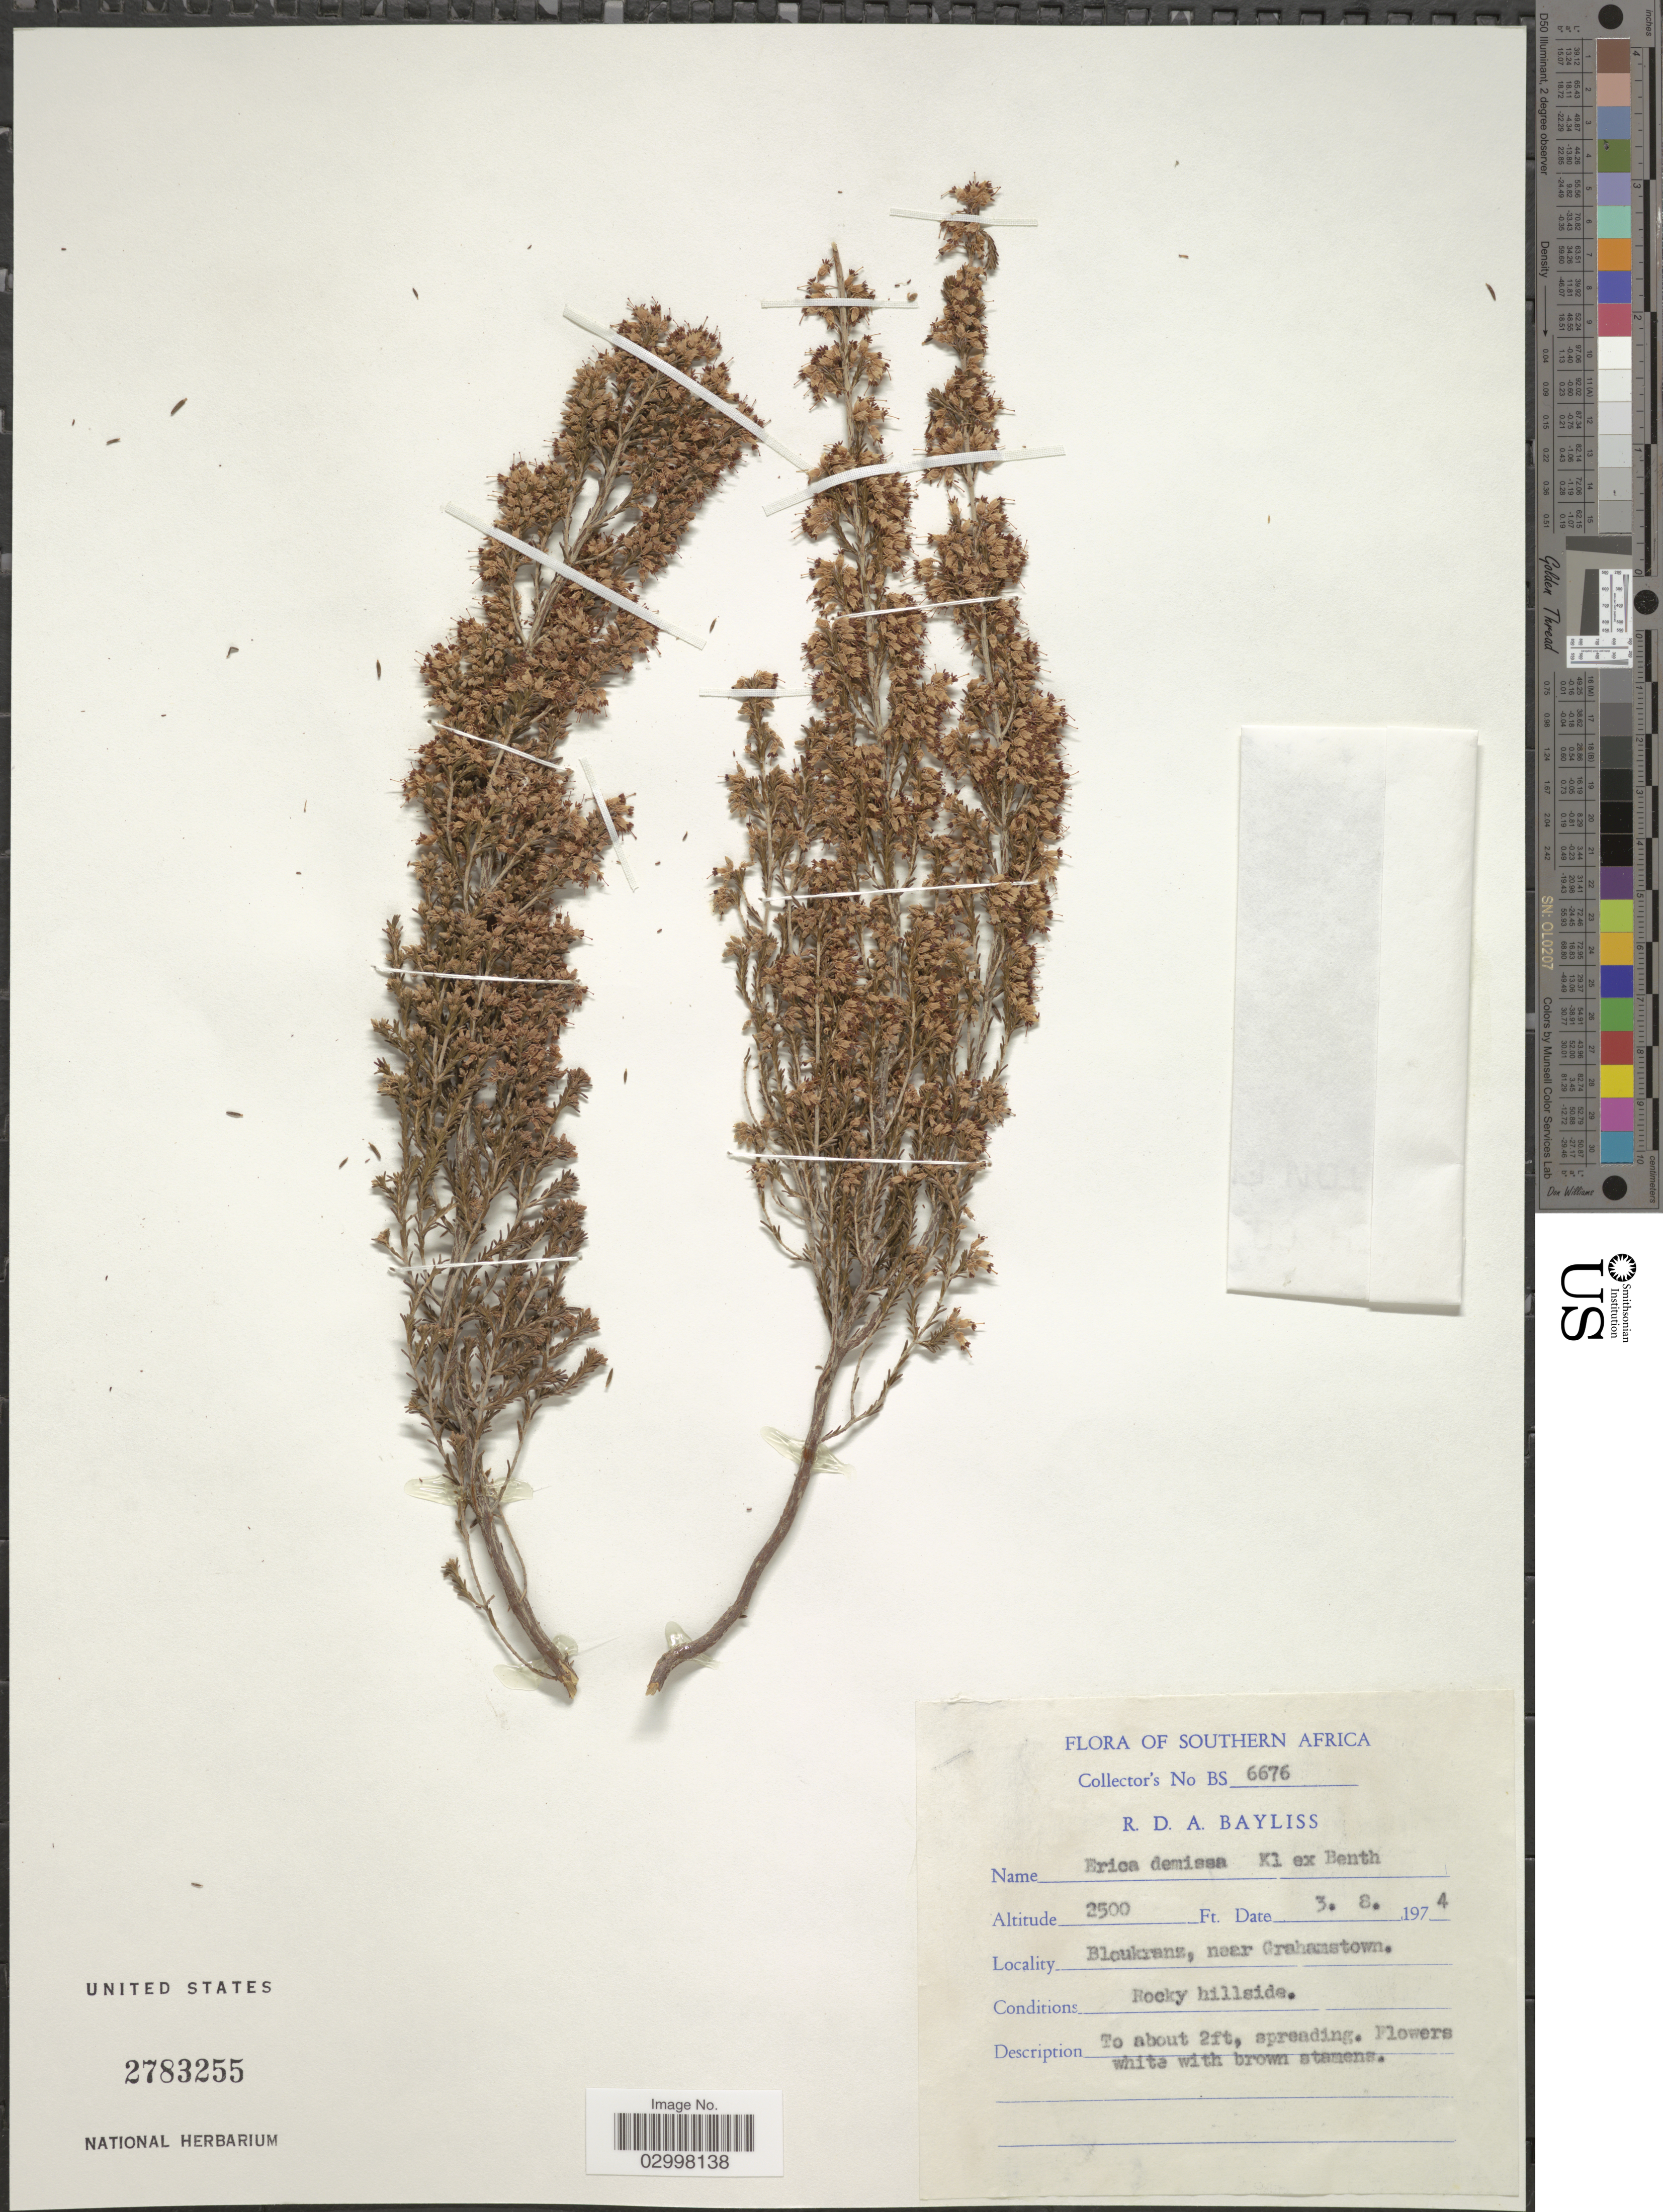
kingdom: Plantae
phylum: Tracheophyta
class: Magnoliopsida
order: Ericales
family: Ericaceae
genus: Erica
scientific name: Erica demissa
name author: Klotzsch ex Benth.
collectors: R. Bayliss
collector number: BS 6676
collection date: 1974-08-03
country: South Africa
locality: Southern Africa. Bloukranz, near Grahamstown.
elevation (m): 762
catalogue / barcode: US 2783255